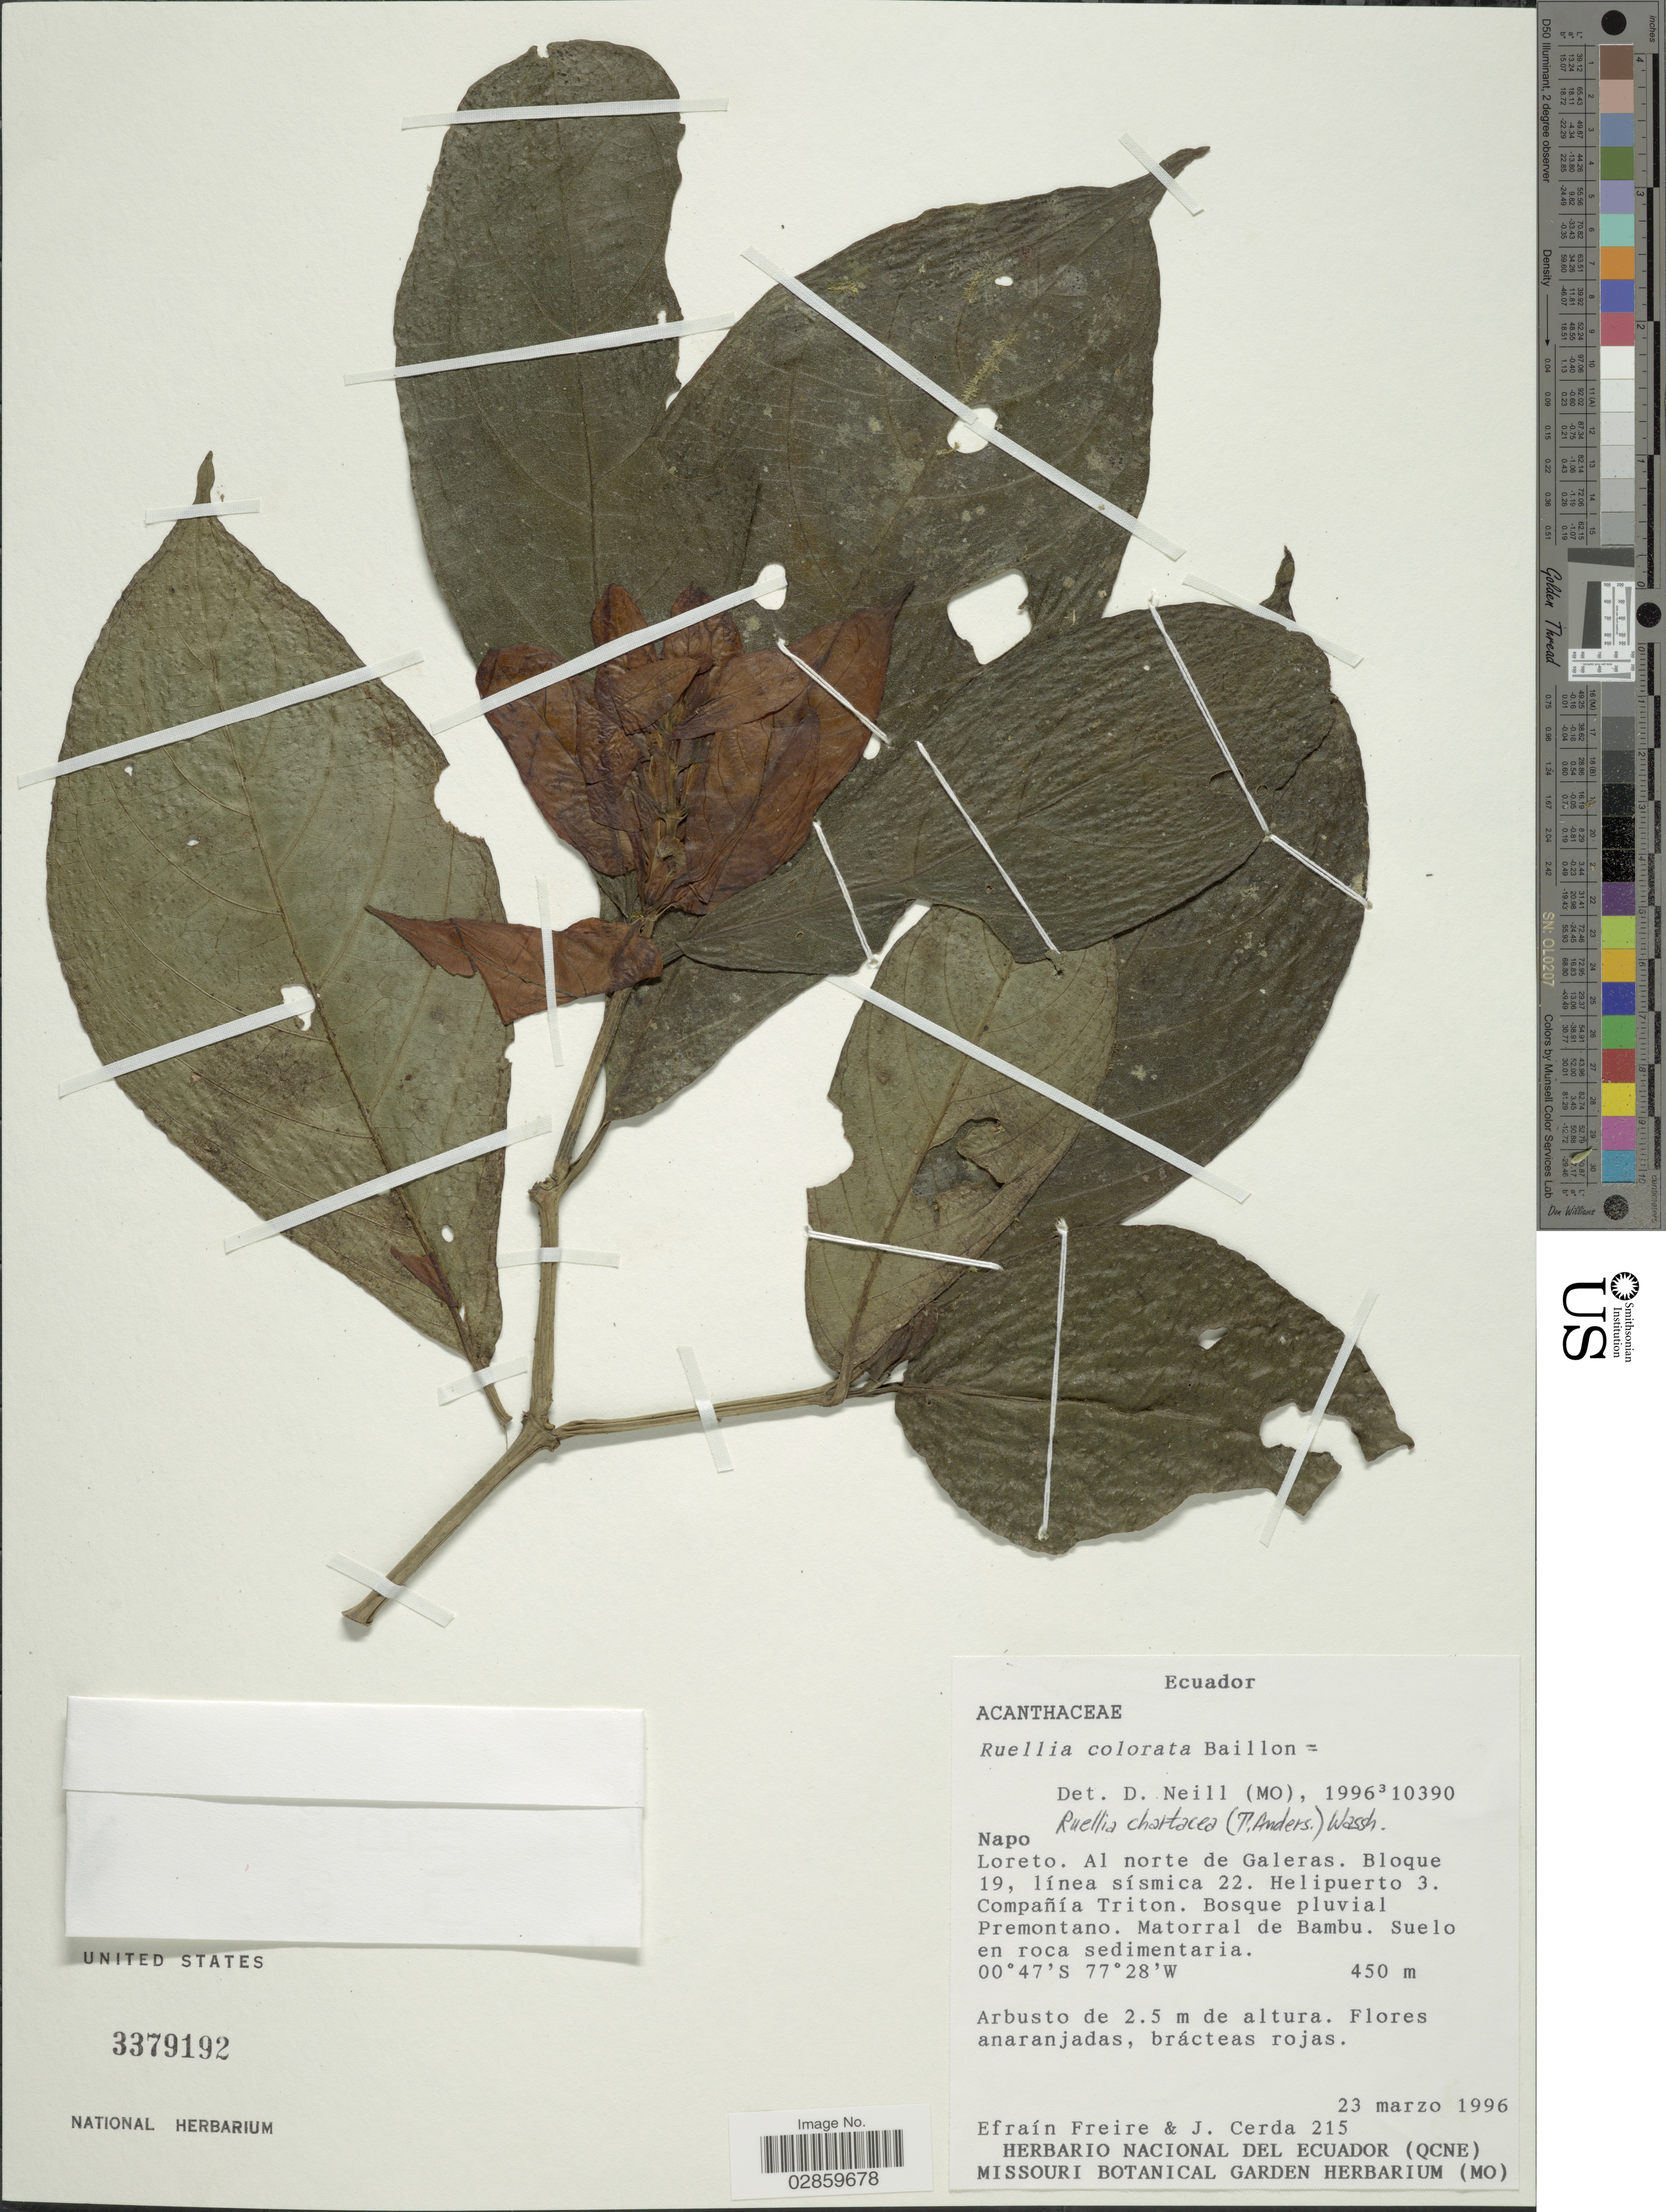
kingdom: Plantae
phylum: Tracheophyta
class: Magnoliopsida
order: Lamiales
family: Acanthaceae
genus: Ruellia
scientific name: Ruellia chartacea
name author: (T. Anderson) Wassh.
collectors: E. Freire & J. Cerda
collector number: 215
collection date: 1996-03-23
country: Ecuador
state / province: Napo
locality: Loreto. Al norte de Galeras. Bloque 19, línea sísmica 22. Helipuerto 3. Compañía Triton.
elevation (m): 450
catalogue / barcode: US 3379192